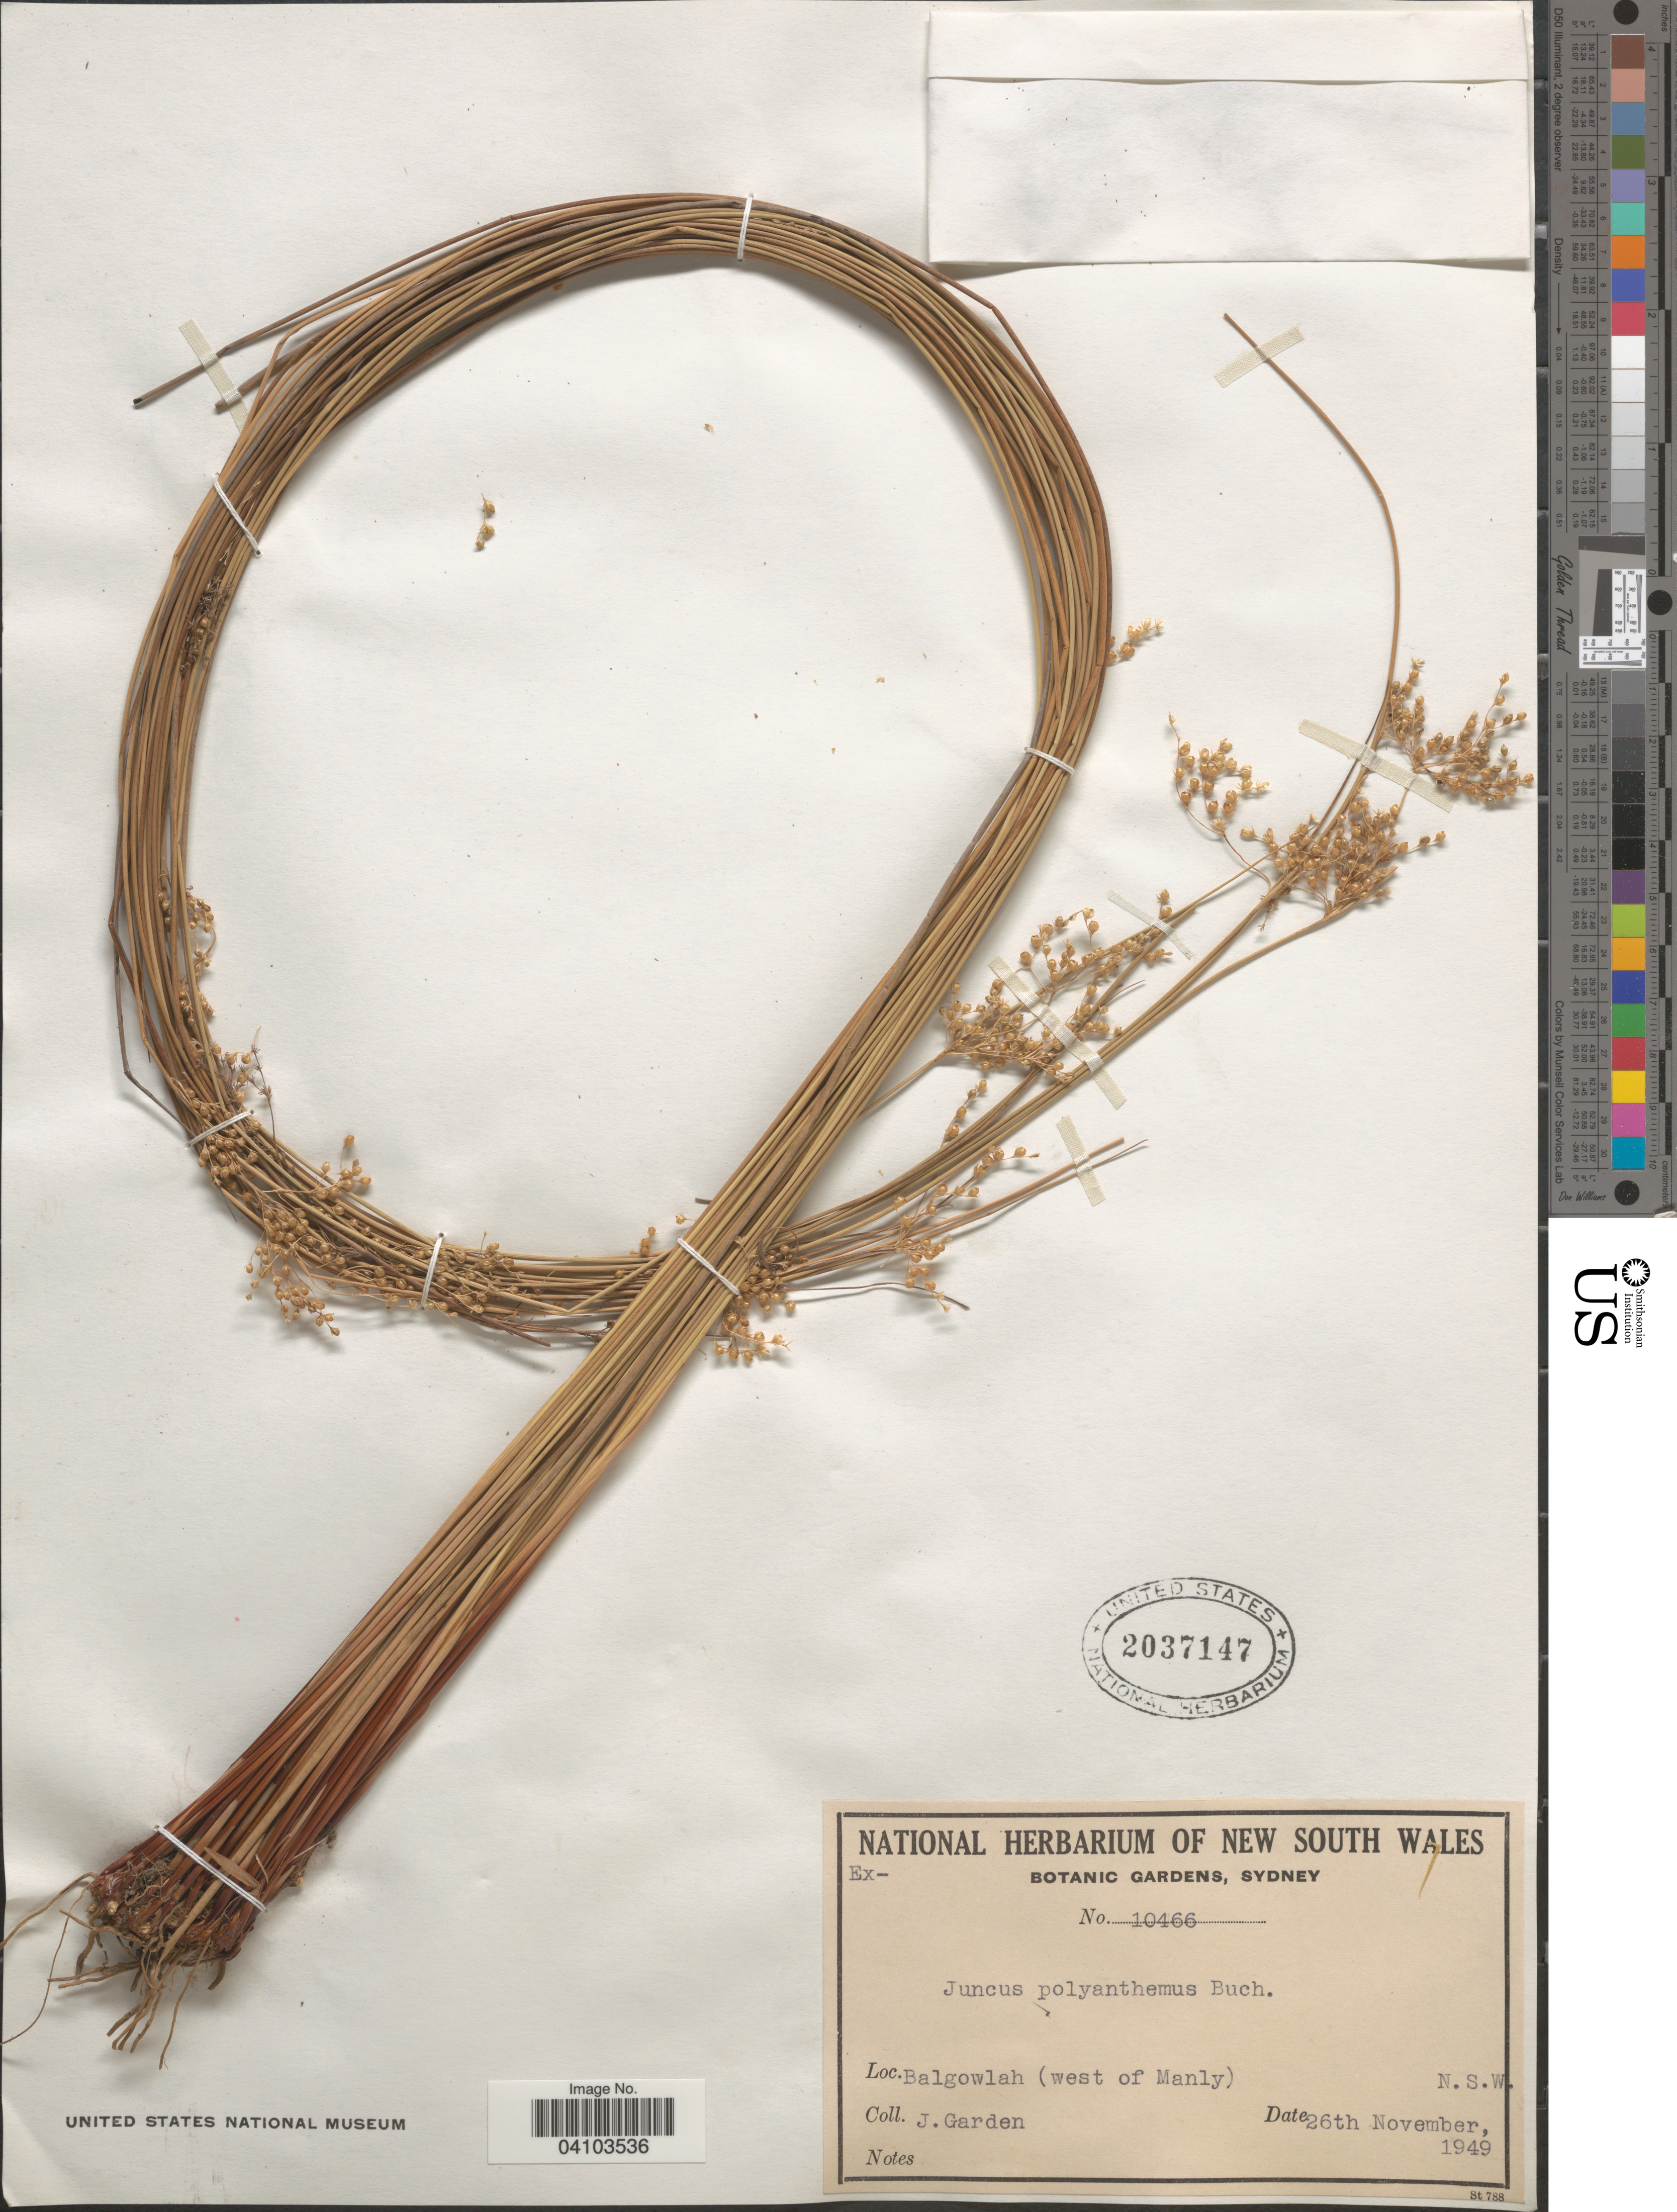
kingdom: Plantae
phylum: Tracheophyta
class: Liliopsida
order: Poales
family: Juncaceae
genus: Juncus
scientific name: Juncus polyanthemos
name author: Buchenau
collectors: J. Thompson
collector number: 10466?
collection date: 1949-11-26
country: Australia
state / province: New South Wales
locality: Balgowlah (west of Manly).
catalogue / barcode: US 2037147